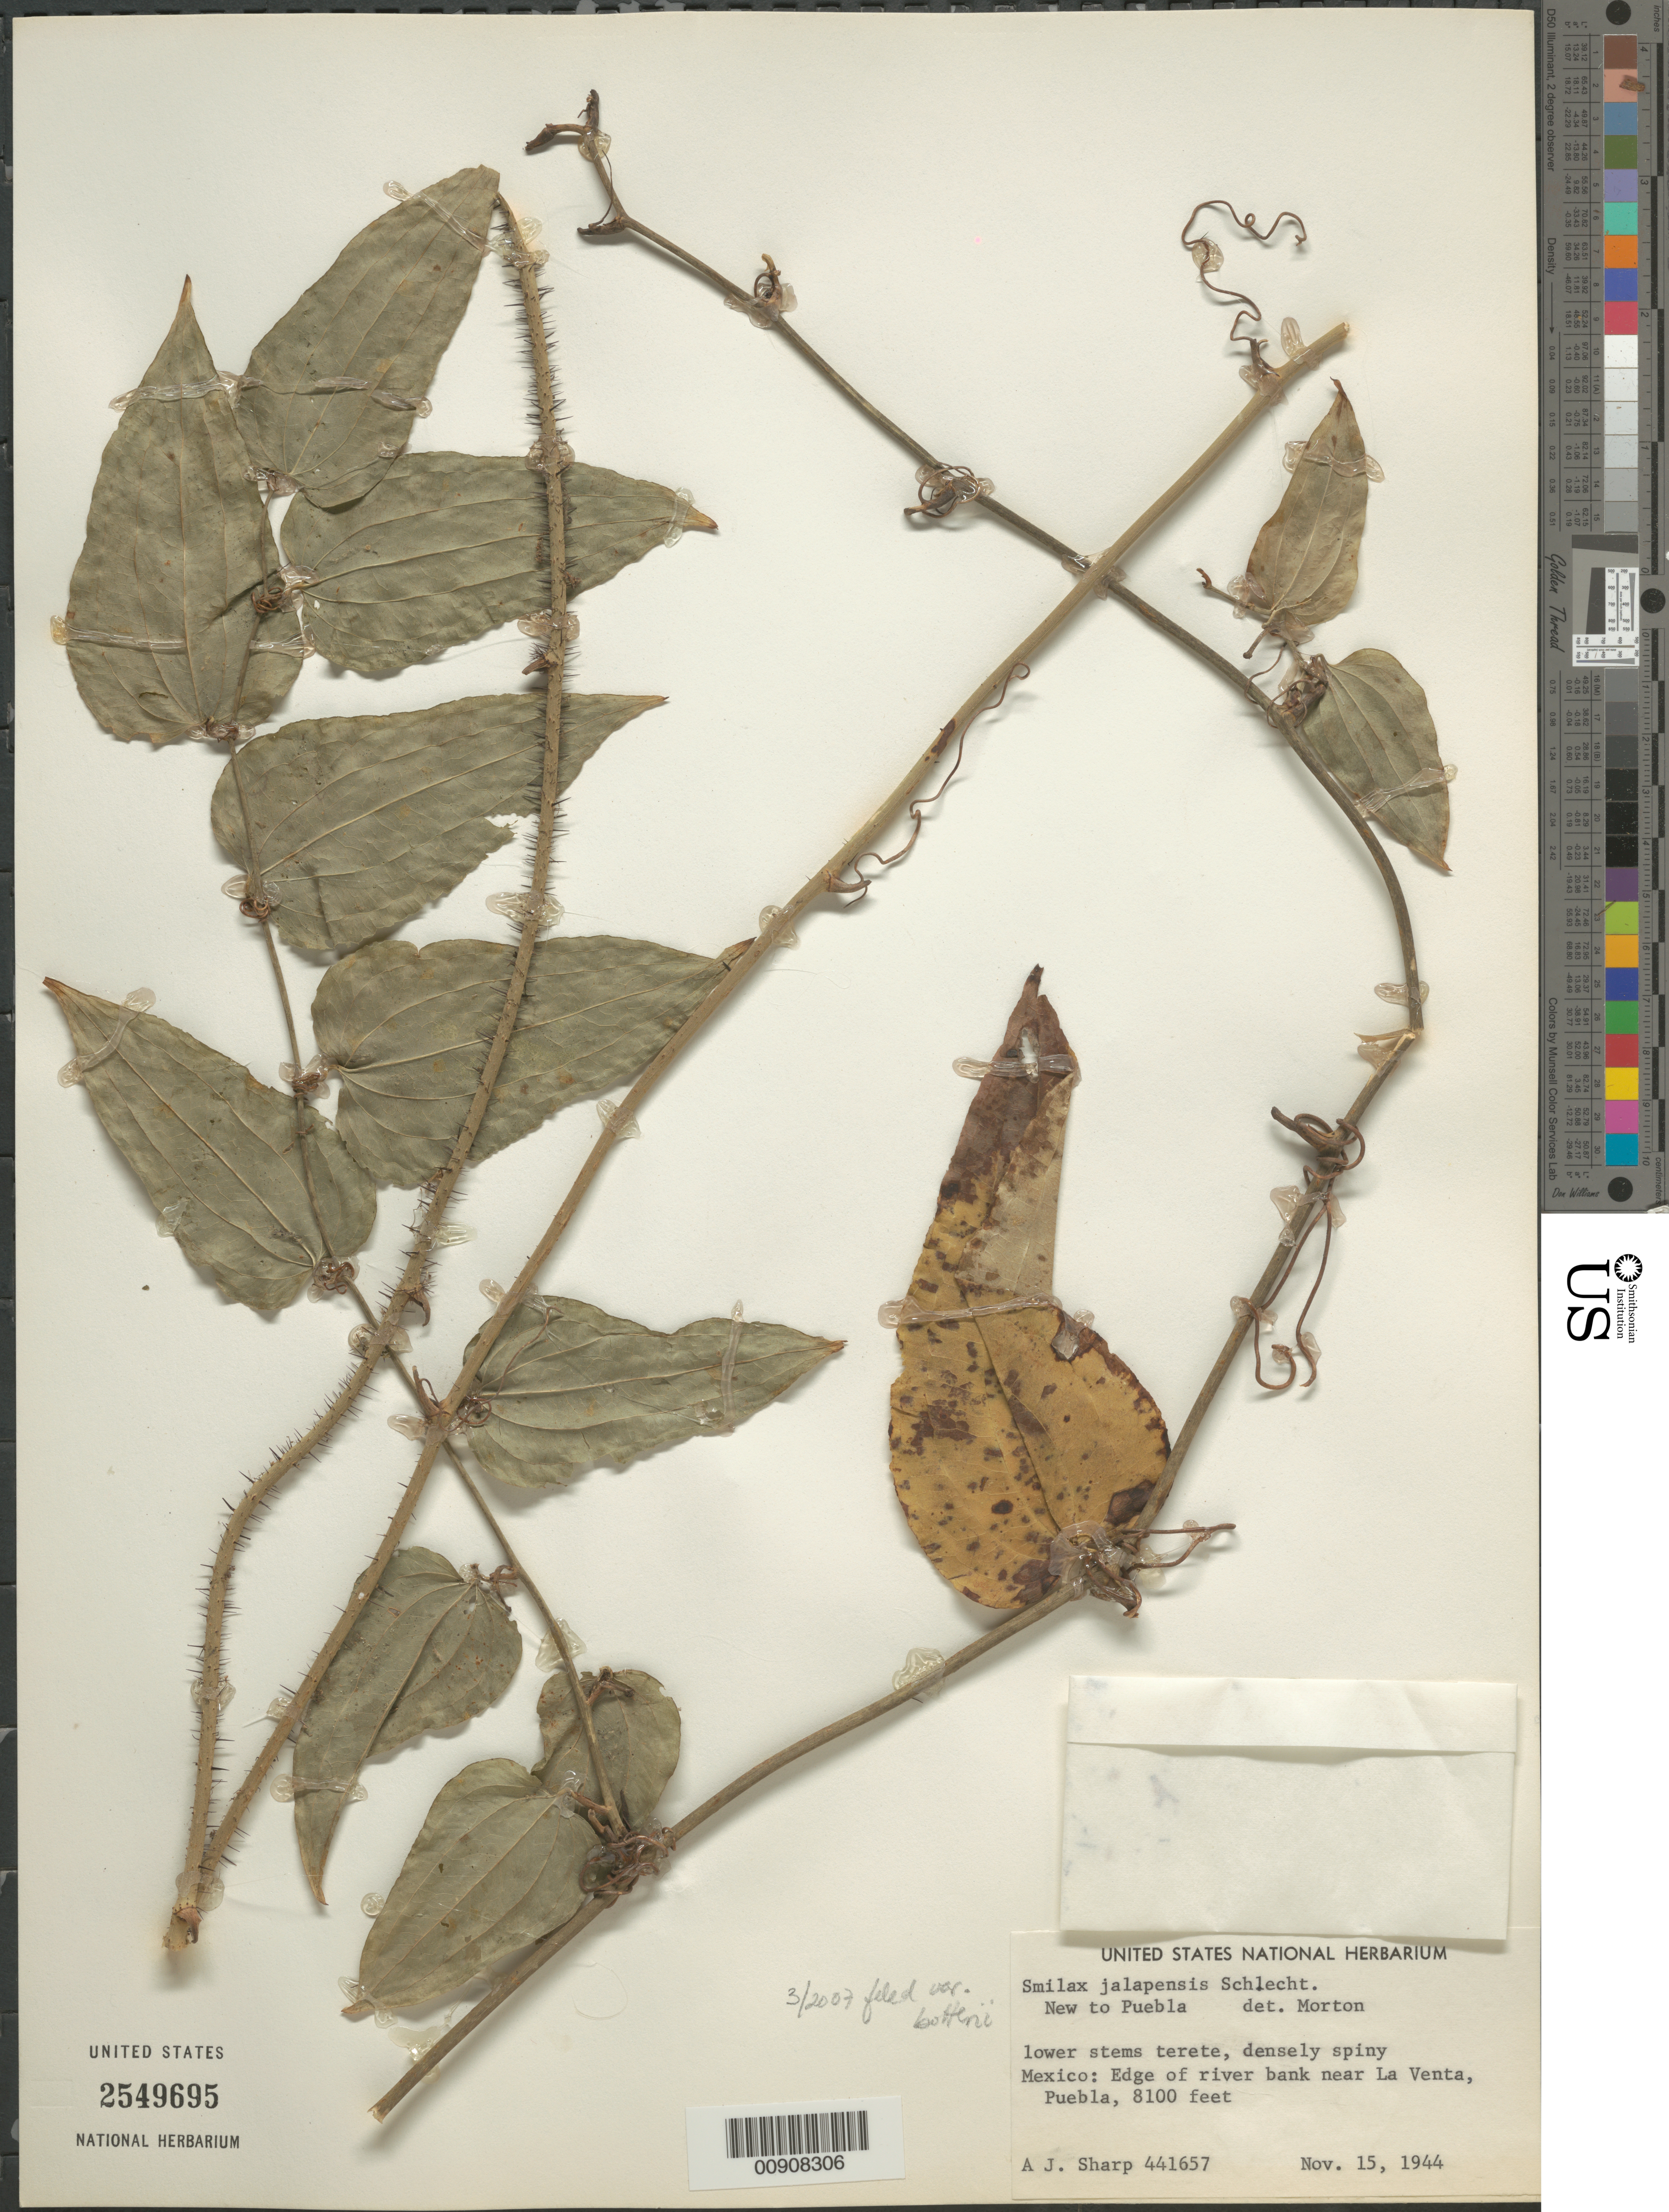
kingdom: Plantae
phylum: Tracheophyta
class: Liliopsida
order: Liliales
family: Smilacaceae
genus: Smilax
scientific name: Smilax jalapensis var. botteri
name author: (A. DC.) Killip & C.V. Morton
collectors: A. J. Sharp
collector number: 44657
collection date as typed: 15 Nov 1944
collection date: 1944-11-15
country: Mexico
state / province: Puebla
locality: Near La Venta, Puebla.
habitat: Edge of river bank.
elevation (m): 2469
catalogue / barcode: US 2549695